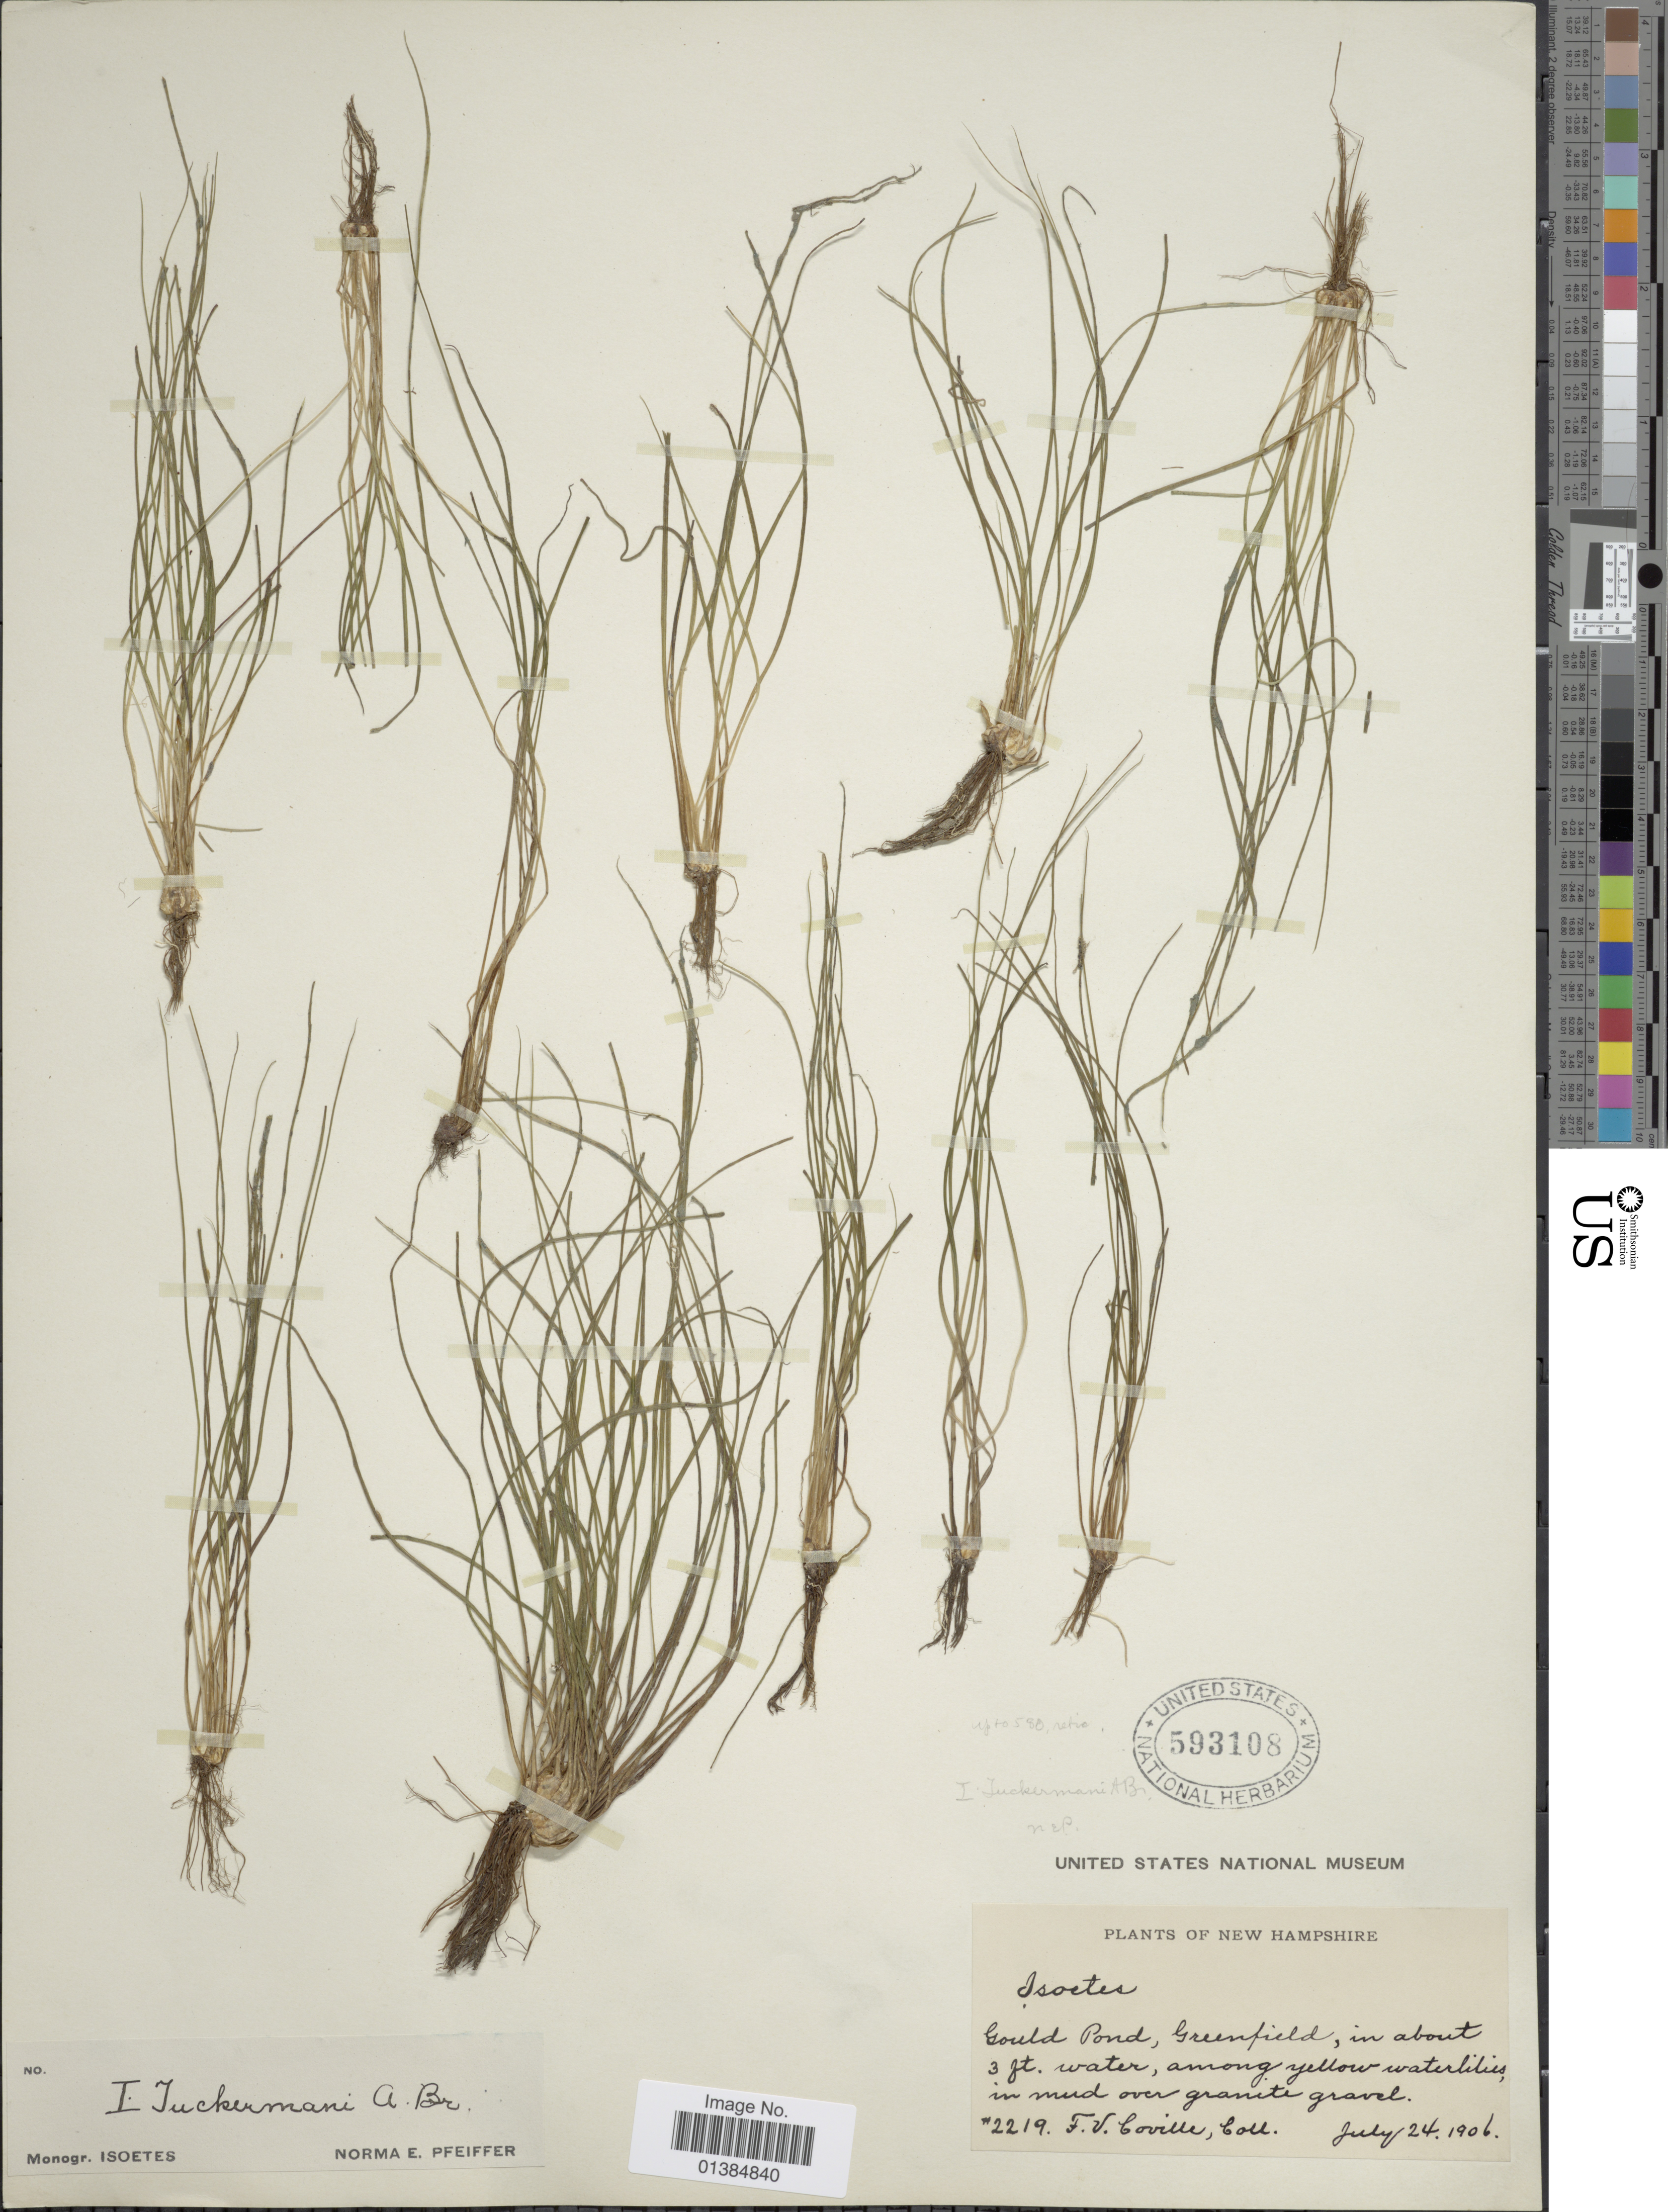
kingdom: Plantae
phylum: Tracheophyta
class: Lycopodiopsida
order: Isoetales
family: Isoetaceae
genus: Isoetes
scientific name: Isoetes tuckermanii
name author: A. Braun ex Engelm.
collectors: F. V. Coville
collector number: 2219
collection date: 1906-07-24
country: United States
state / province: New Hampshire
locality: Gould Pond, Greenfield.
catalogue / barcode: US 593108